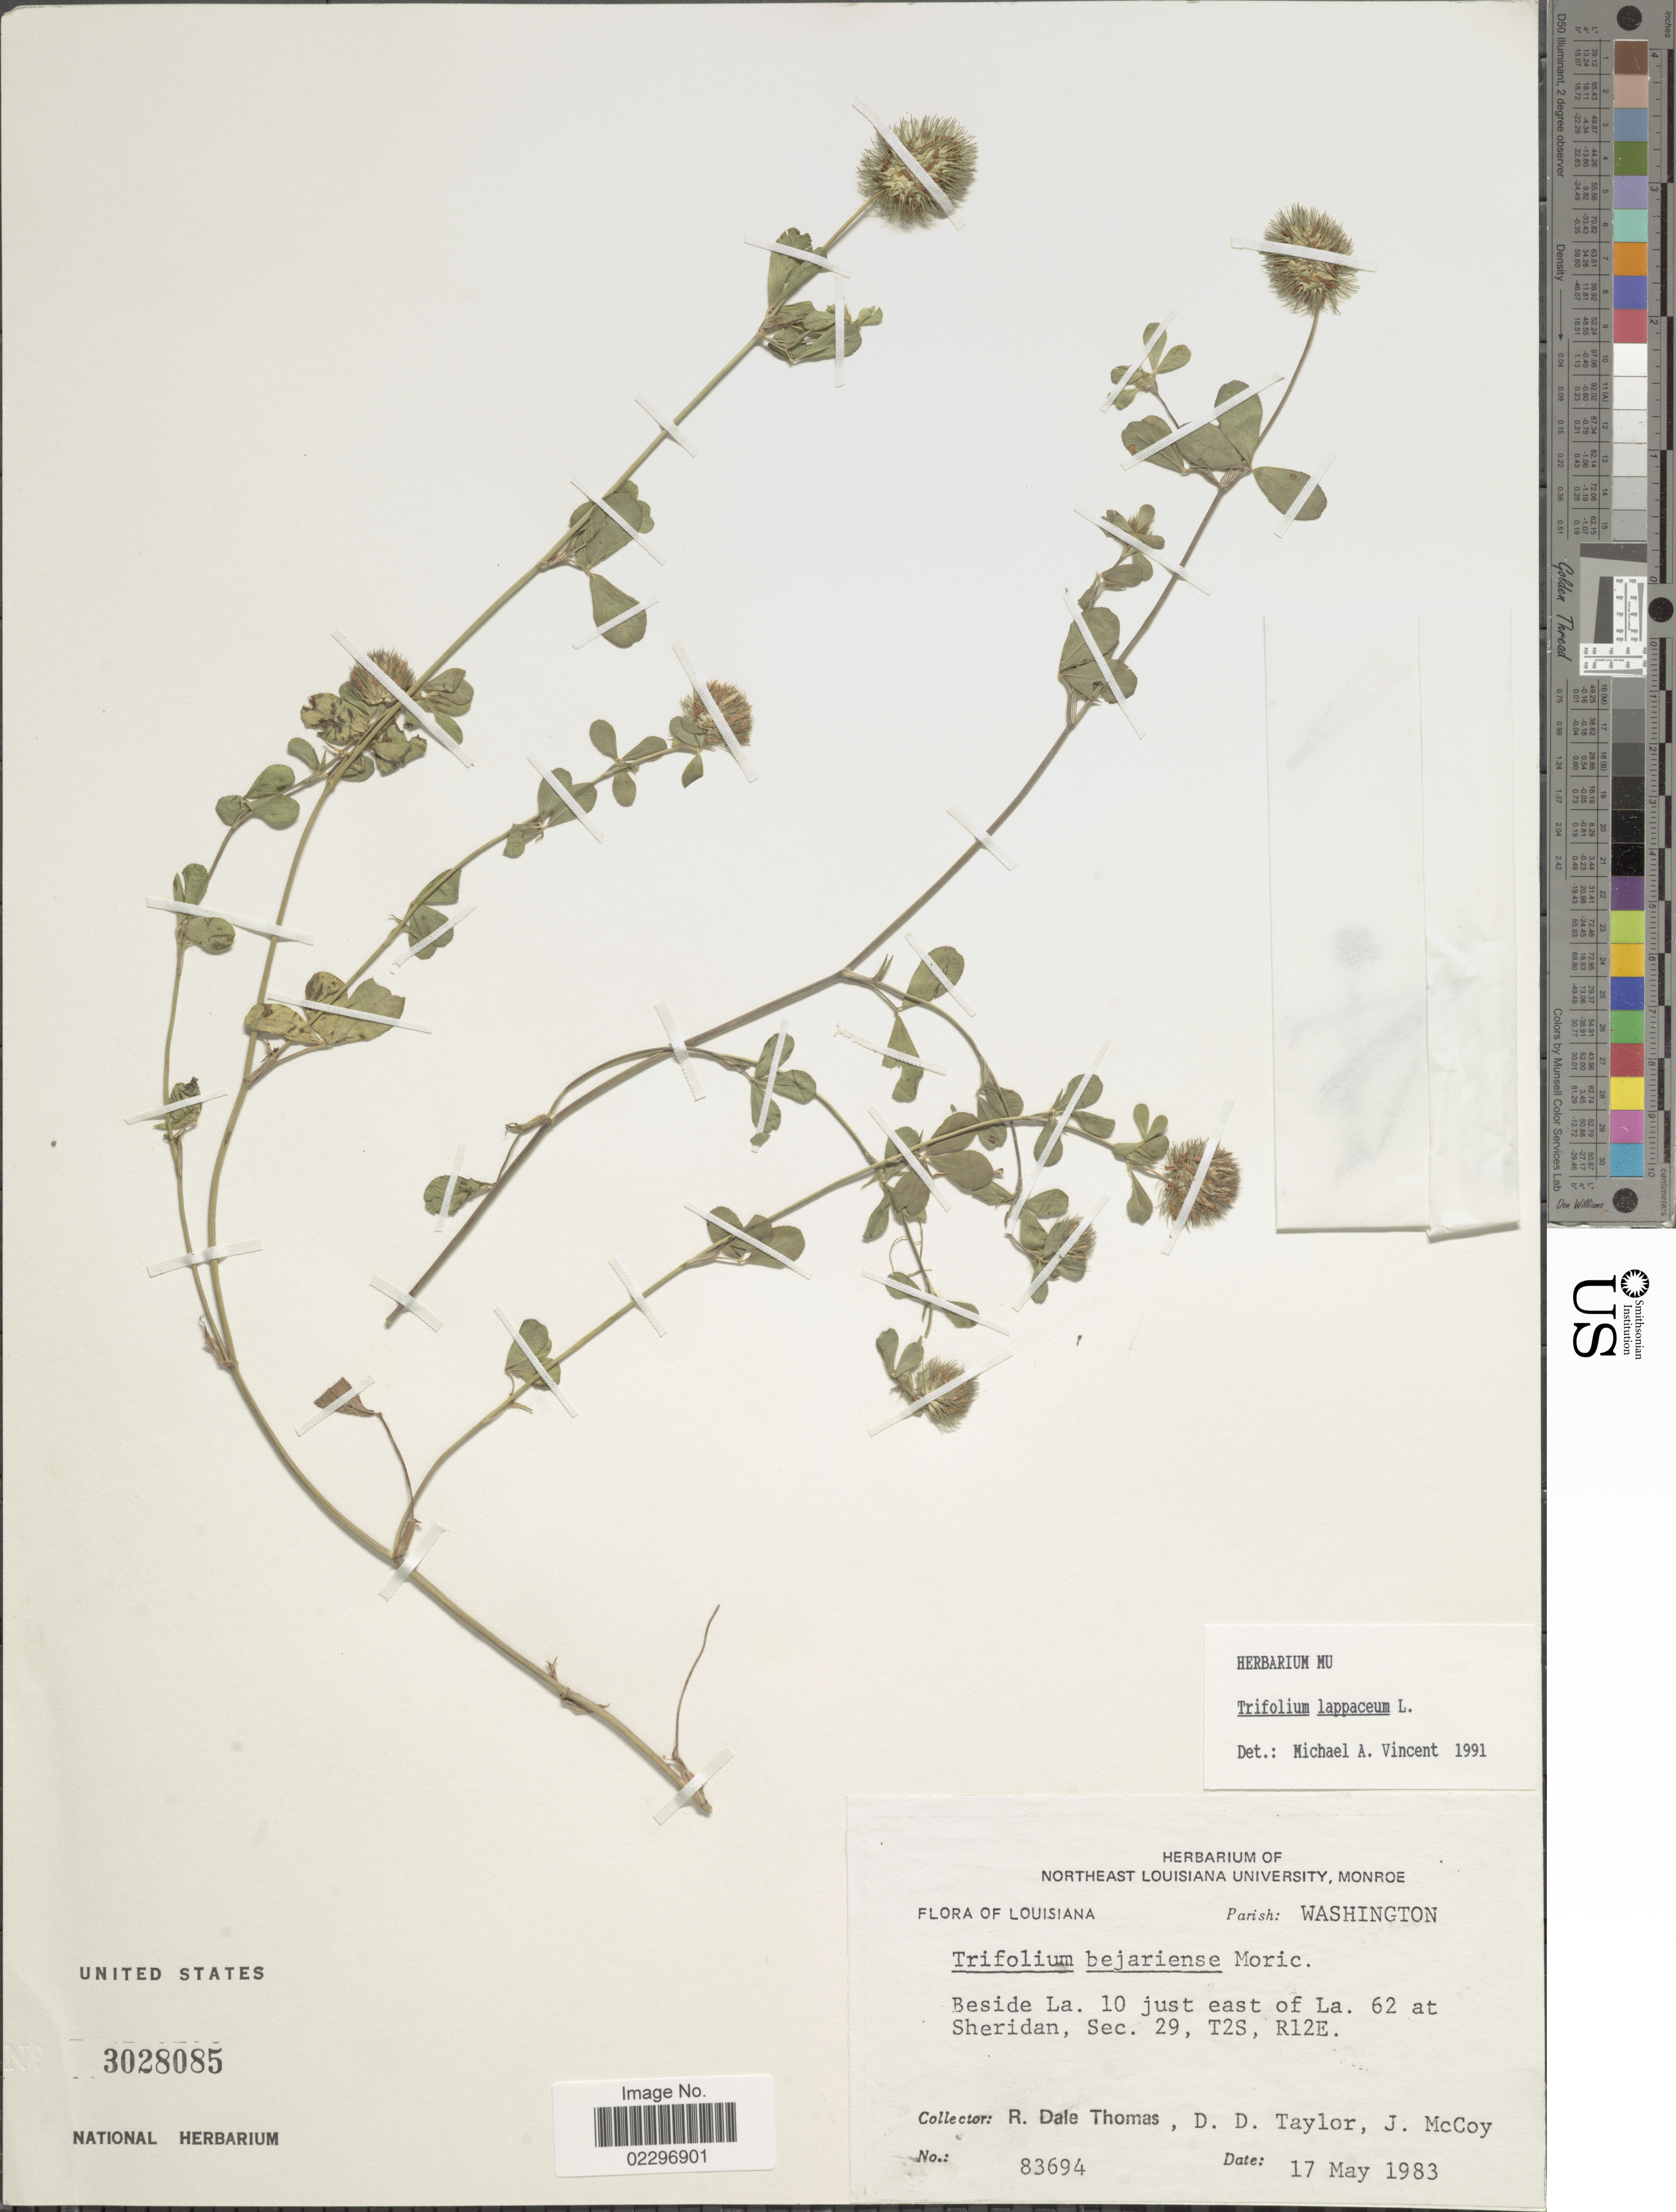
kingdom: Plantae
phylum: Tracheophyta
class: Magnoliopsida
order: Fabales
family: Fabaceae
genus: Trifolium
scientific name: Trifolium lappaceum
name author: L.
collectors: R. Thomas & D. Taylor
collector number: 83694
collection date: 1983-05-17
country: United States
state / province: Louisiana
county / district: Washington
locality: Beside La. 10 just east of La. 62 at Sheridan, Sec. 29, T2s, R12E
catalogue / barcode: US 3028085